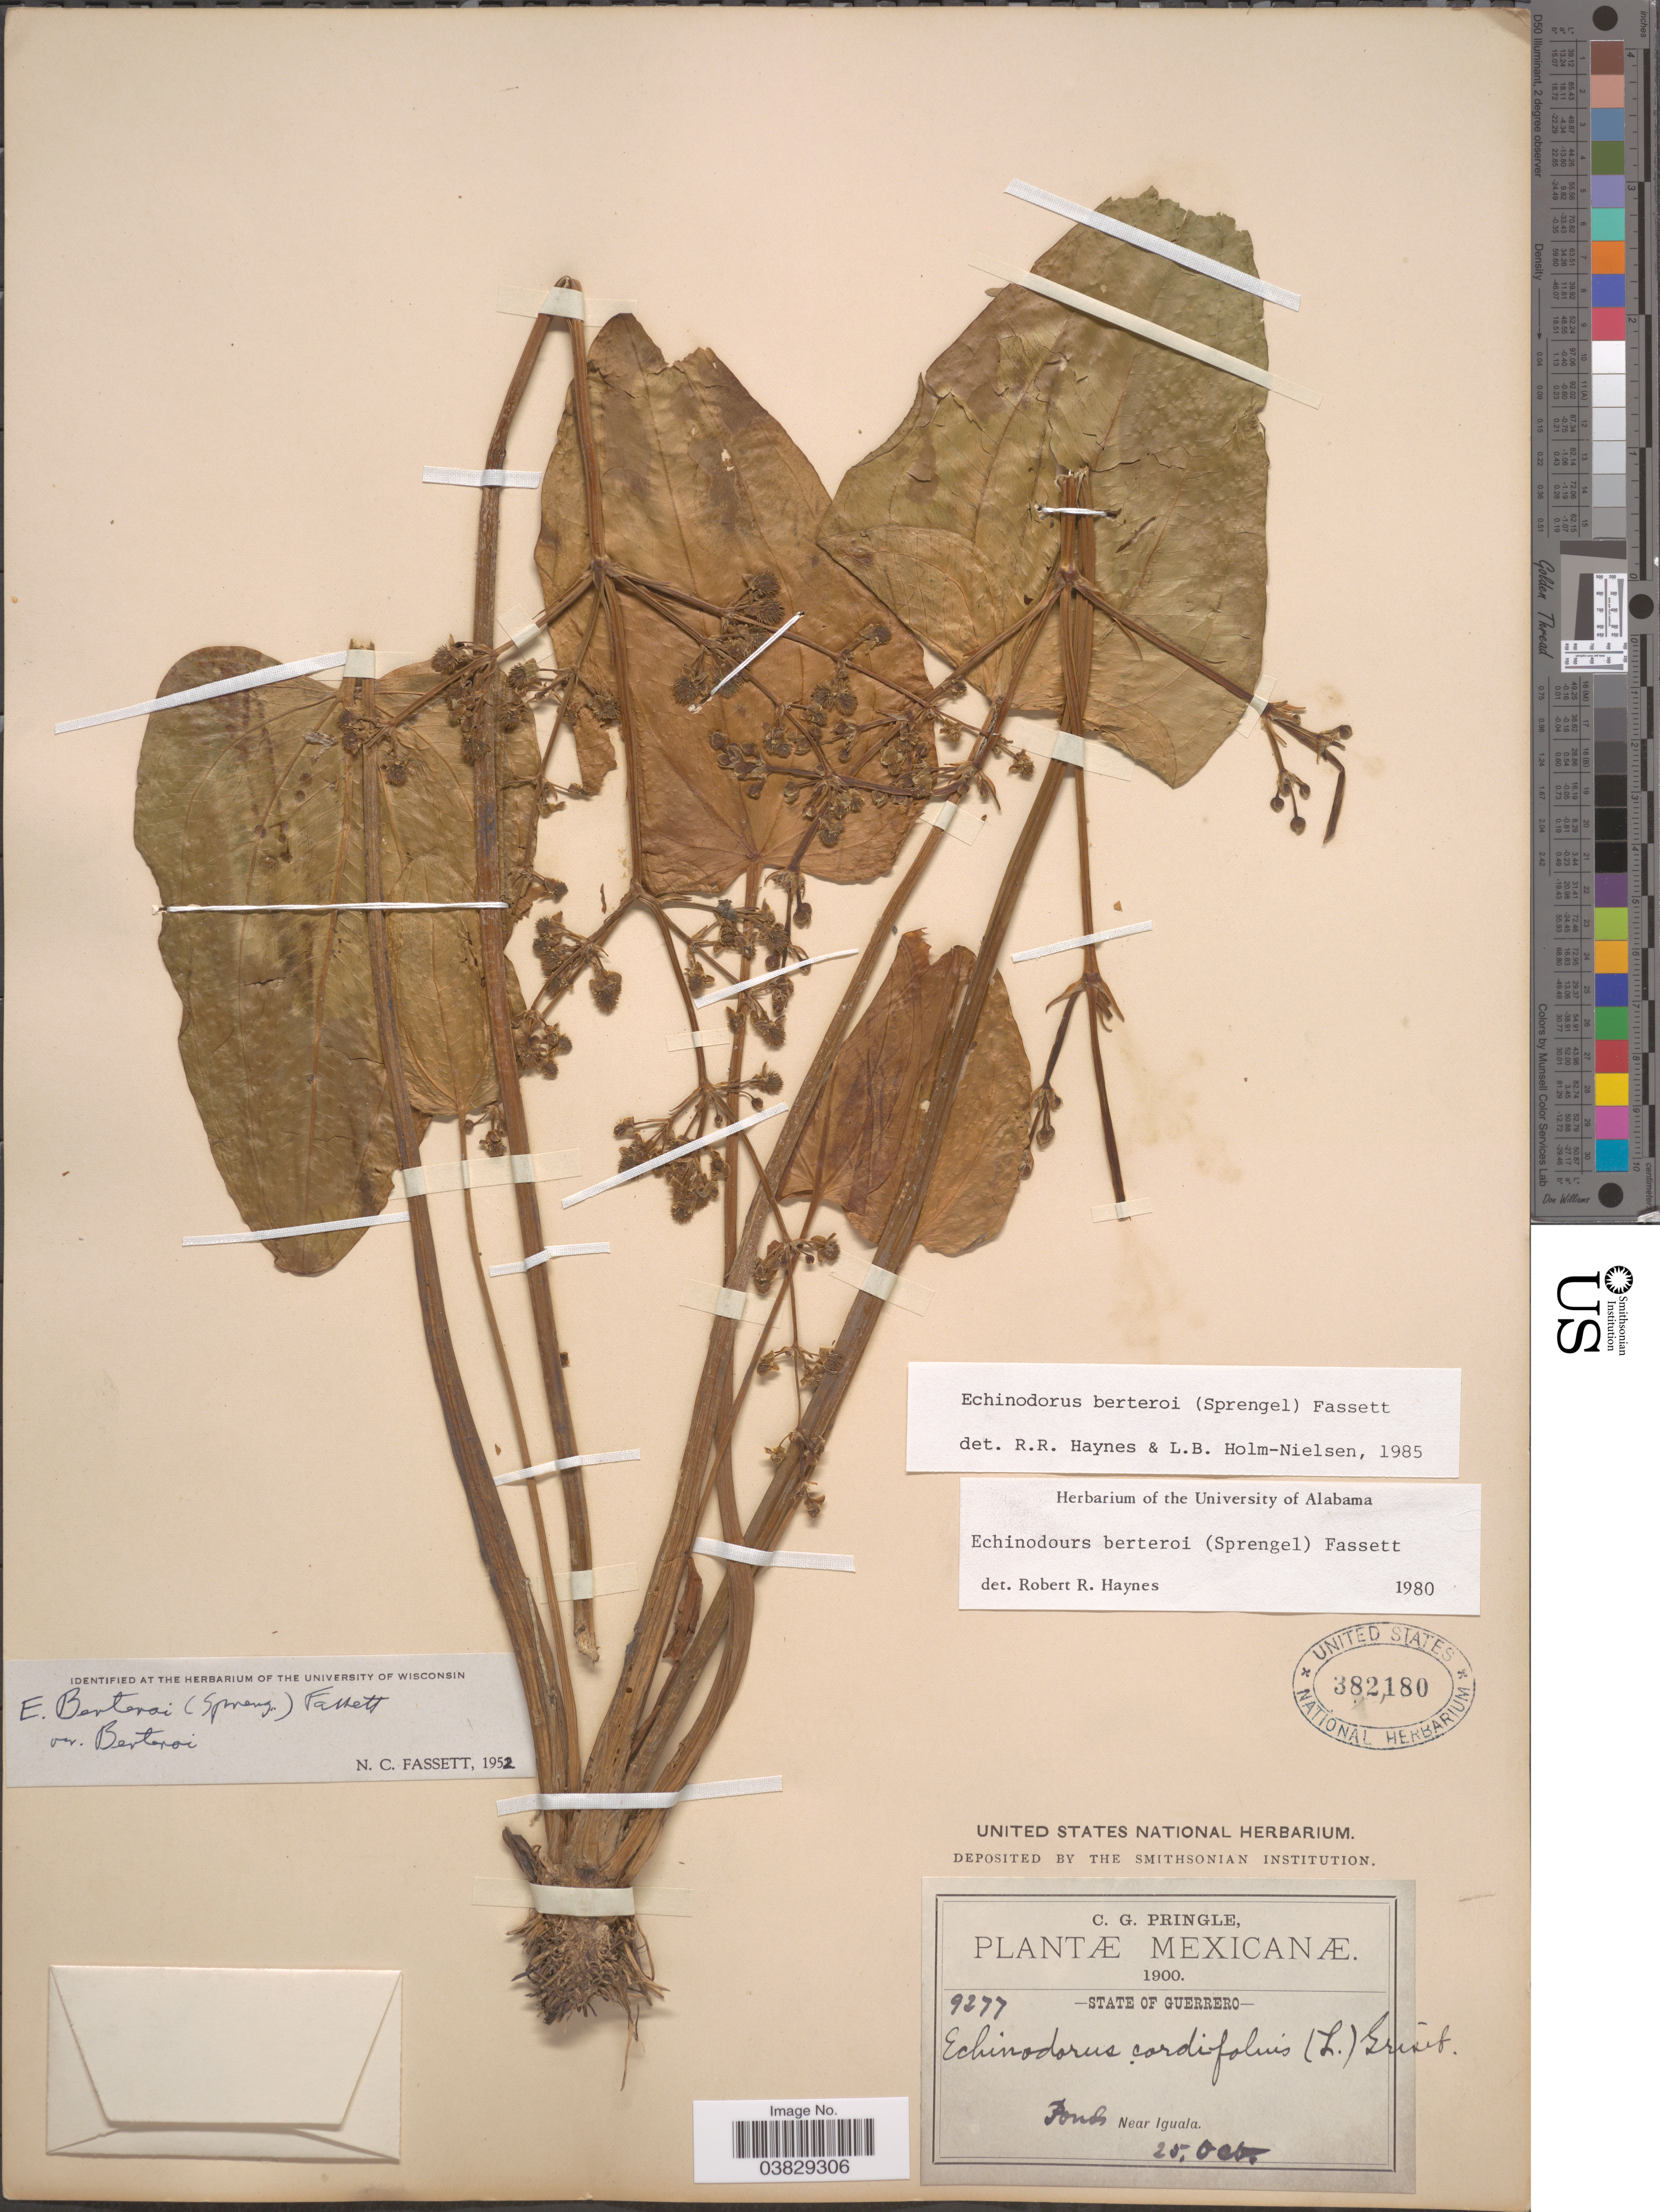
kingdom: Plantae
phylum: Tracheophyta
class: Liliopsida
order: Alismatales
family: Alismataceae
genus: Echinodorus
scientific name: Echinodorus berteroi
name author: (Spreng.) Fassett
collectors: C. G. Pringle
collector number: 9277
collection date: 1900-10-25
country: Mexico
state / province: Guerrero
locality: Ponds Near Iguala.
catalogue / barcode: US 382180